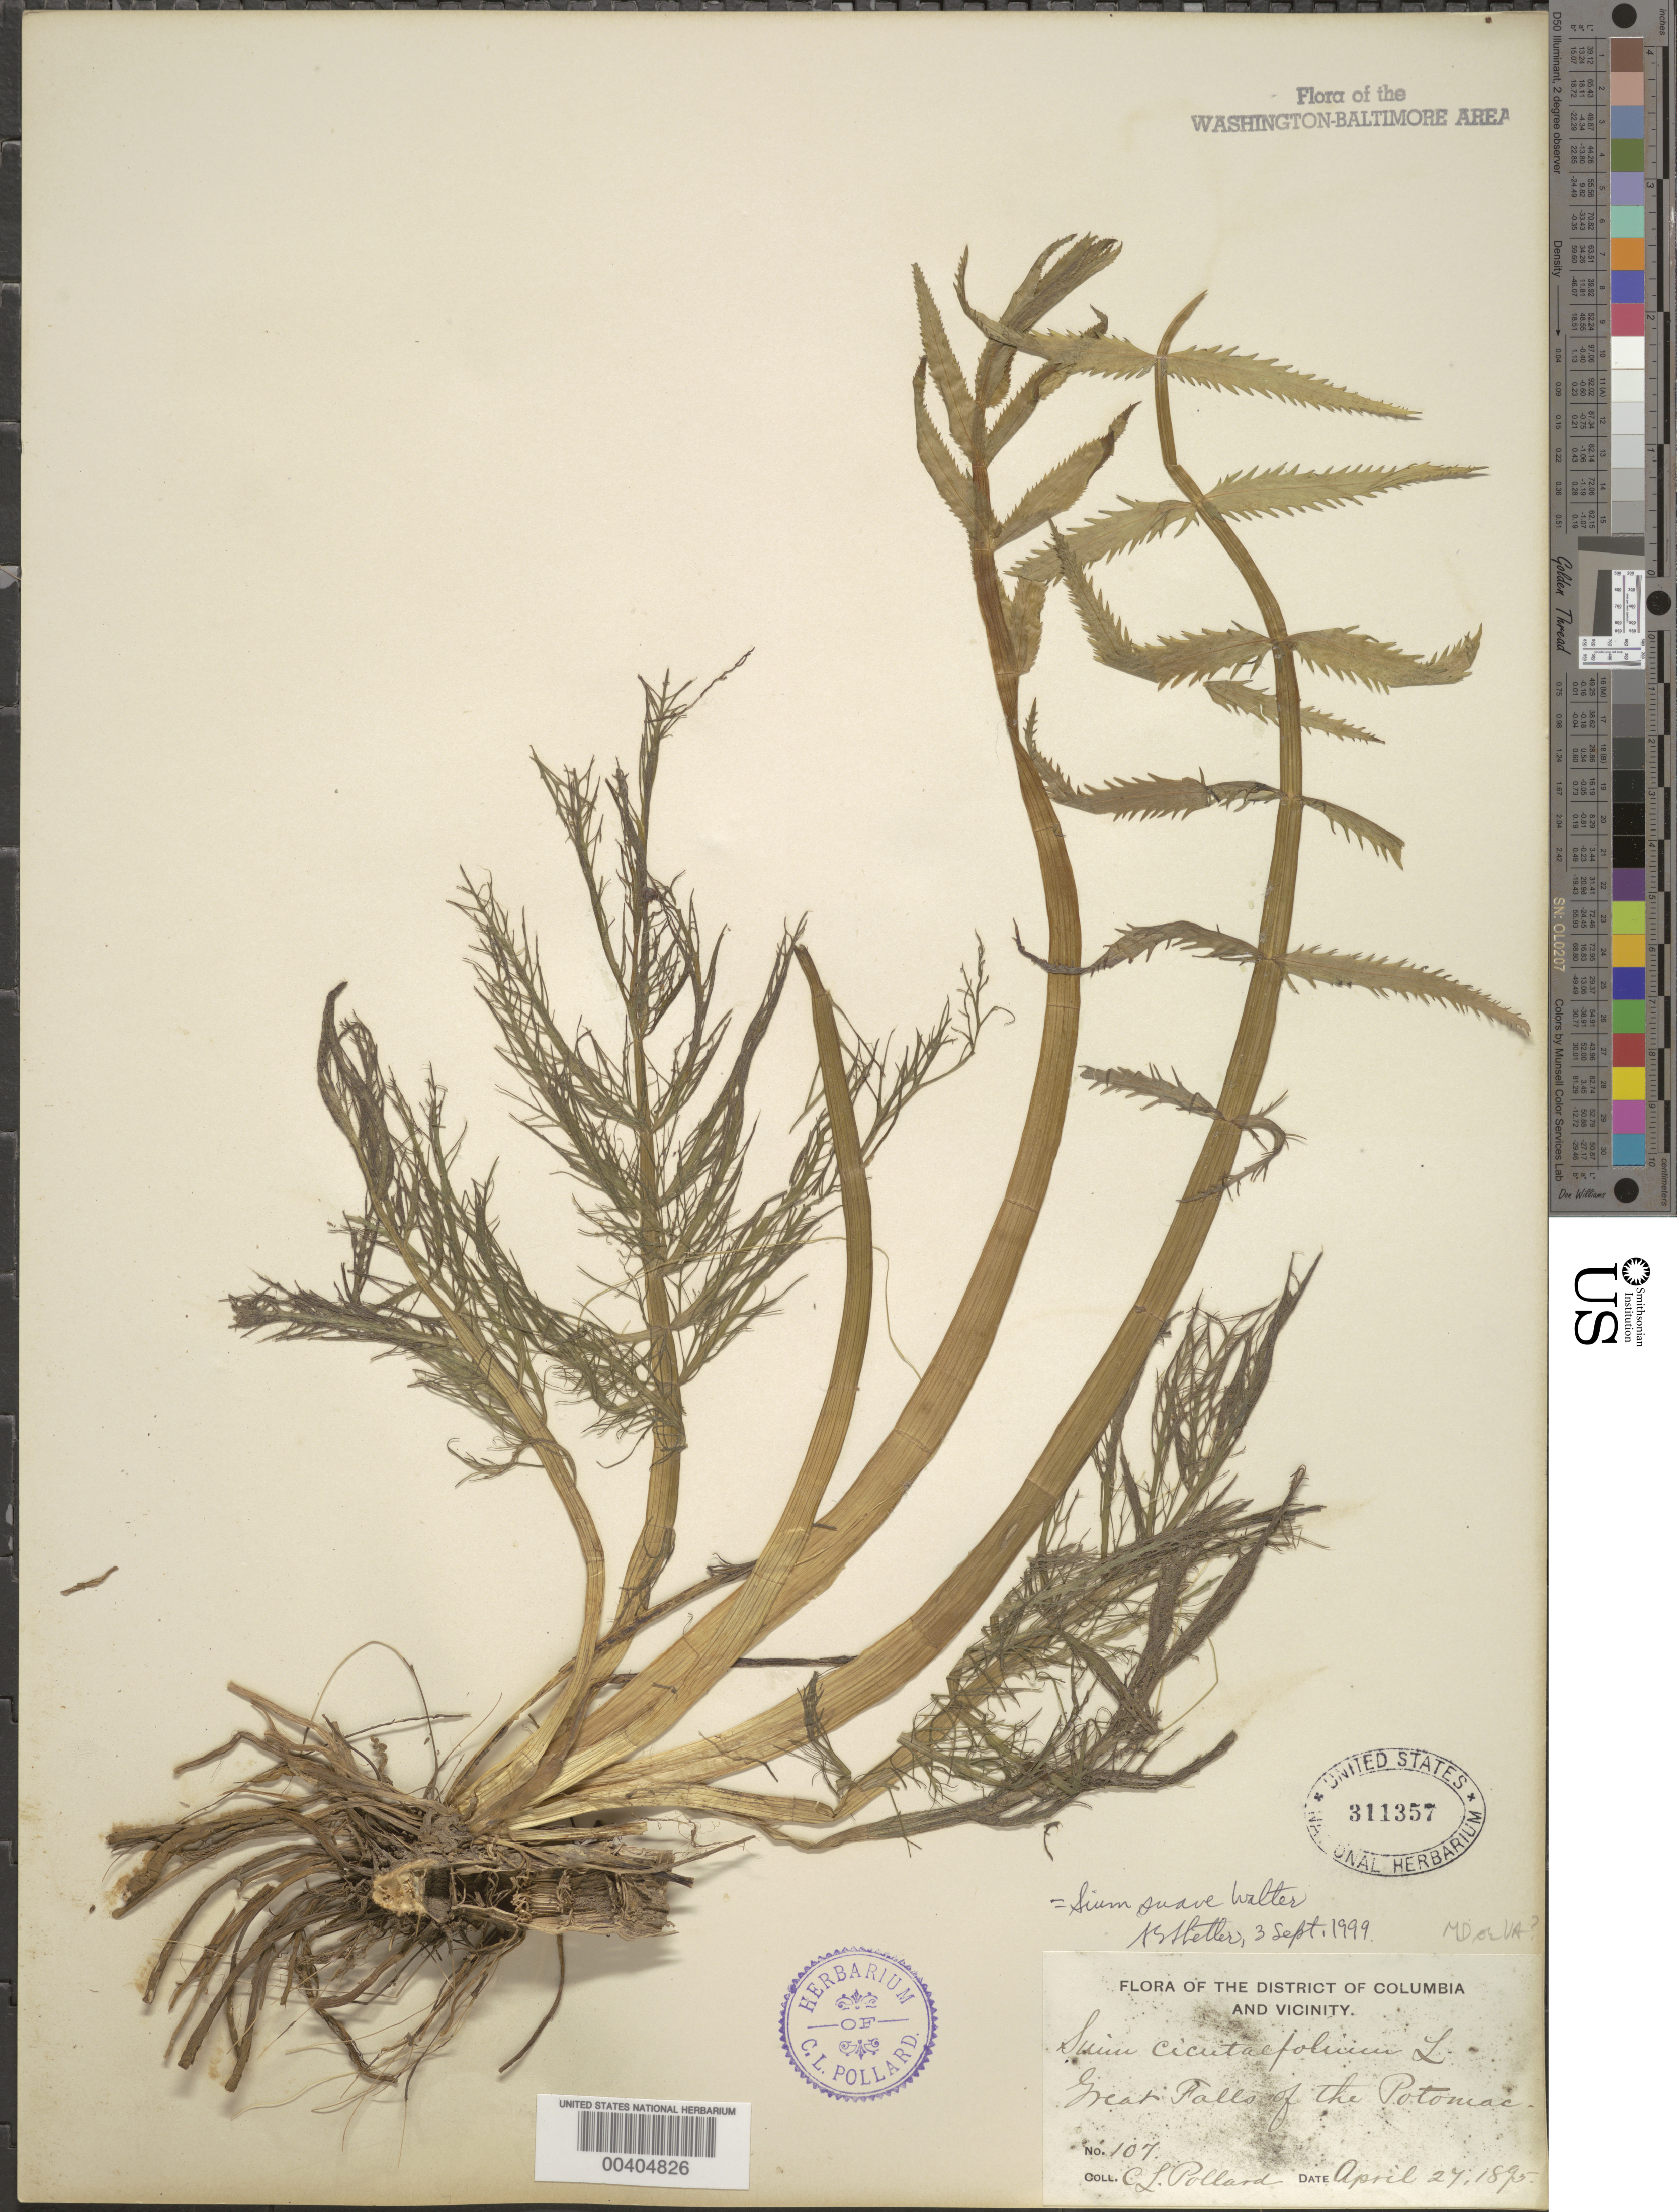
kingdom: Plantae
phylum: Tracheophyta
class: Magnoliopsida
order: Apiales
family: Apiaceae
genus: Sium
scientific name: Sium suave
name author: Walter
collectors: C. L. Pollard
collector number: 107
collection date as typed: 27 Apr 1895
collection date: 1895-04-27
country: United States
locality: Great Falls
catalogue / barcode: US 311357